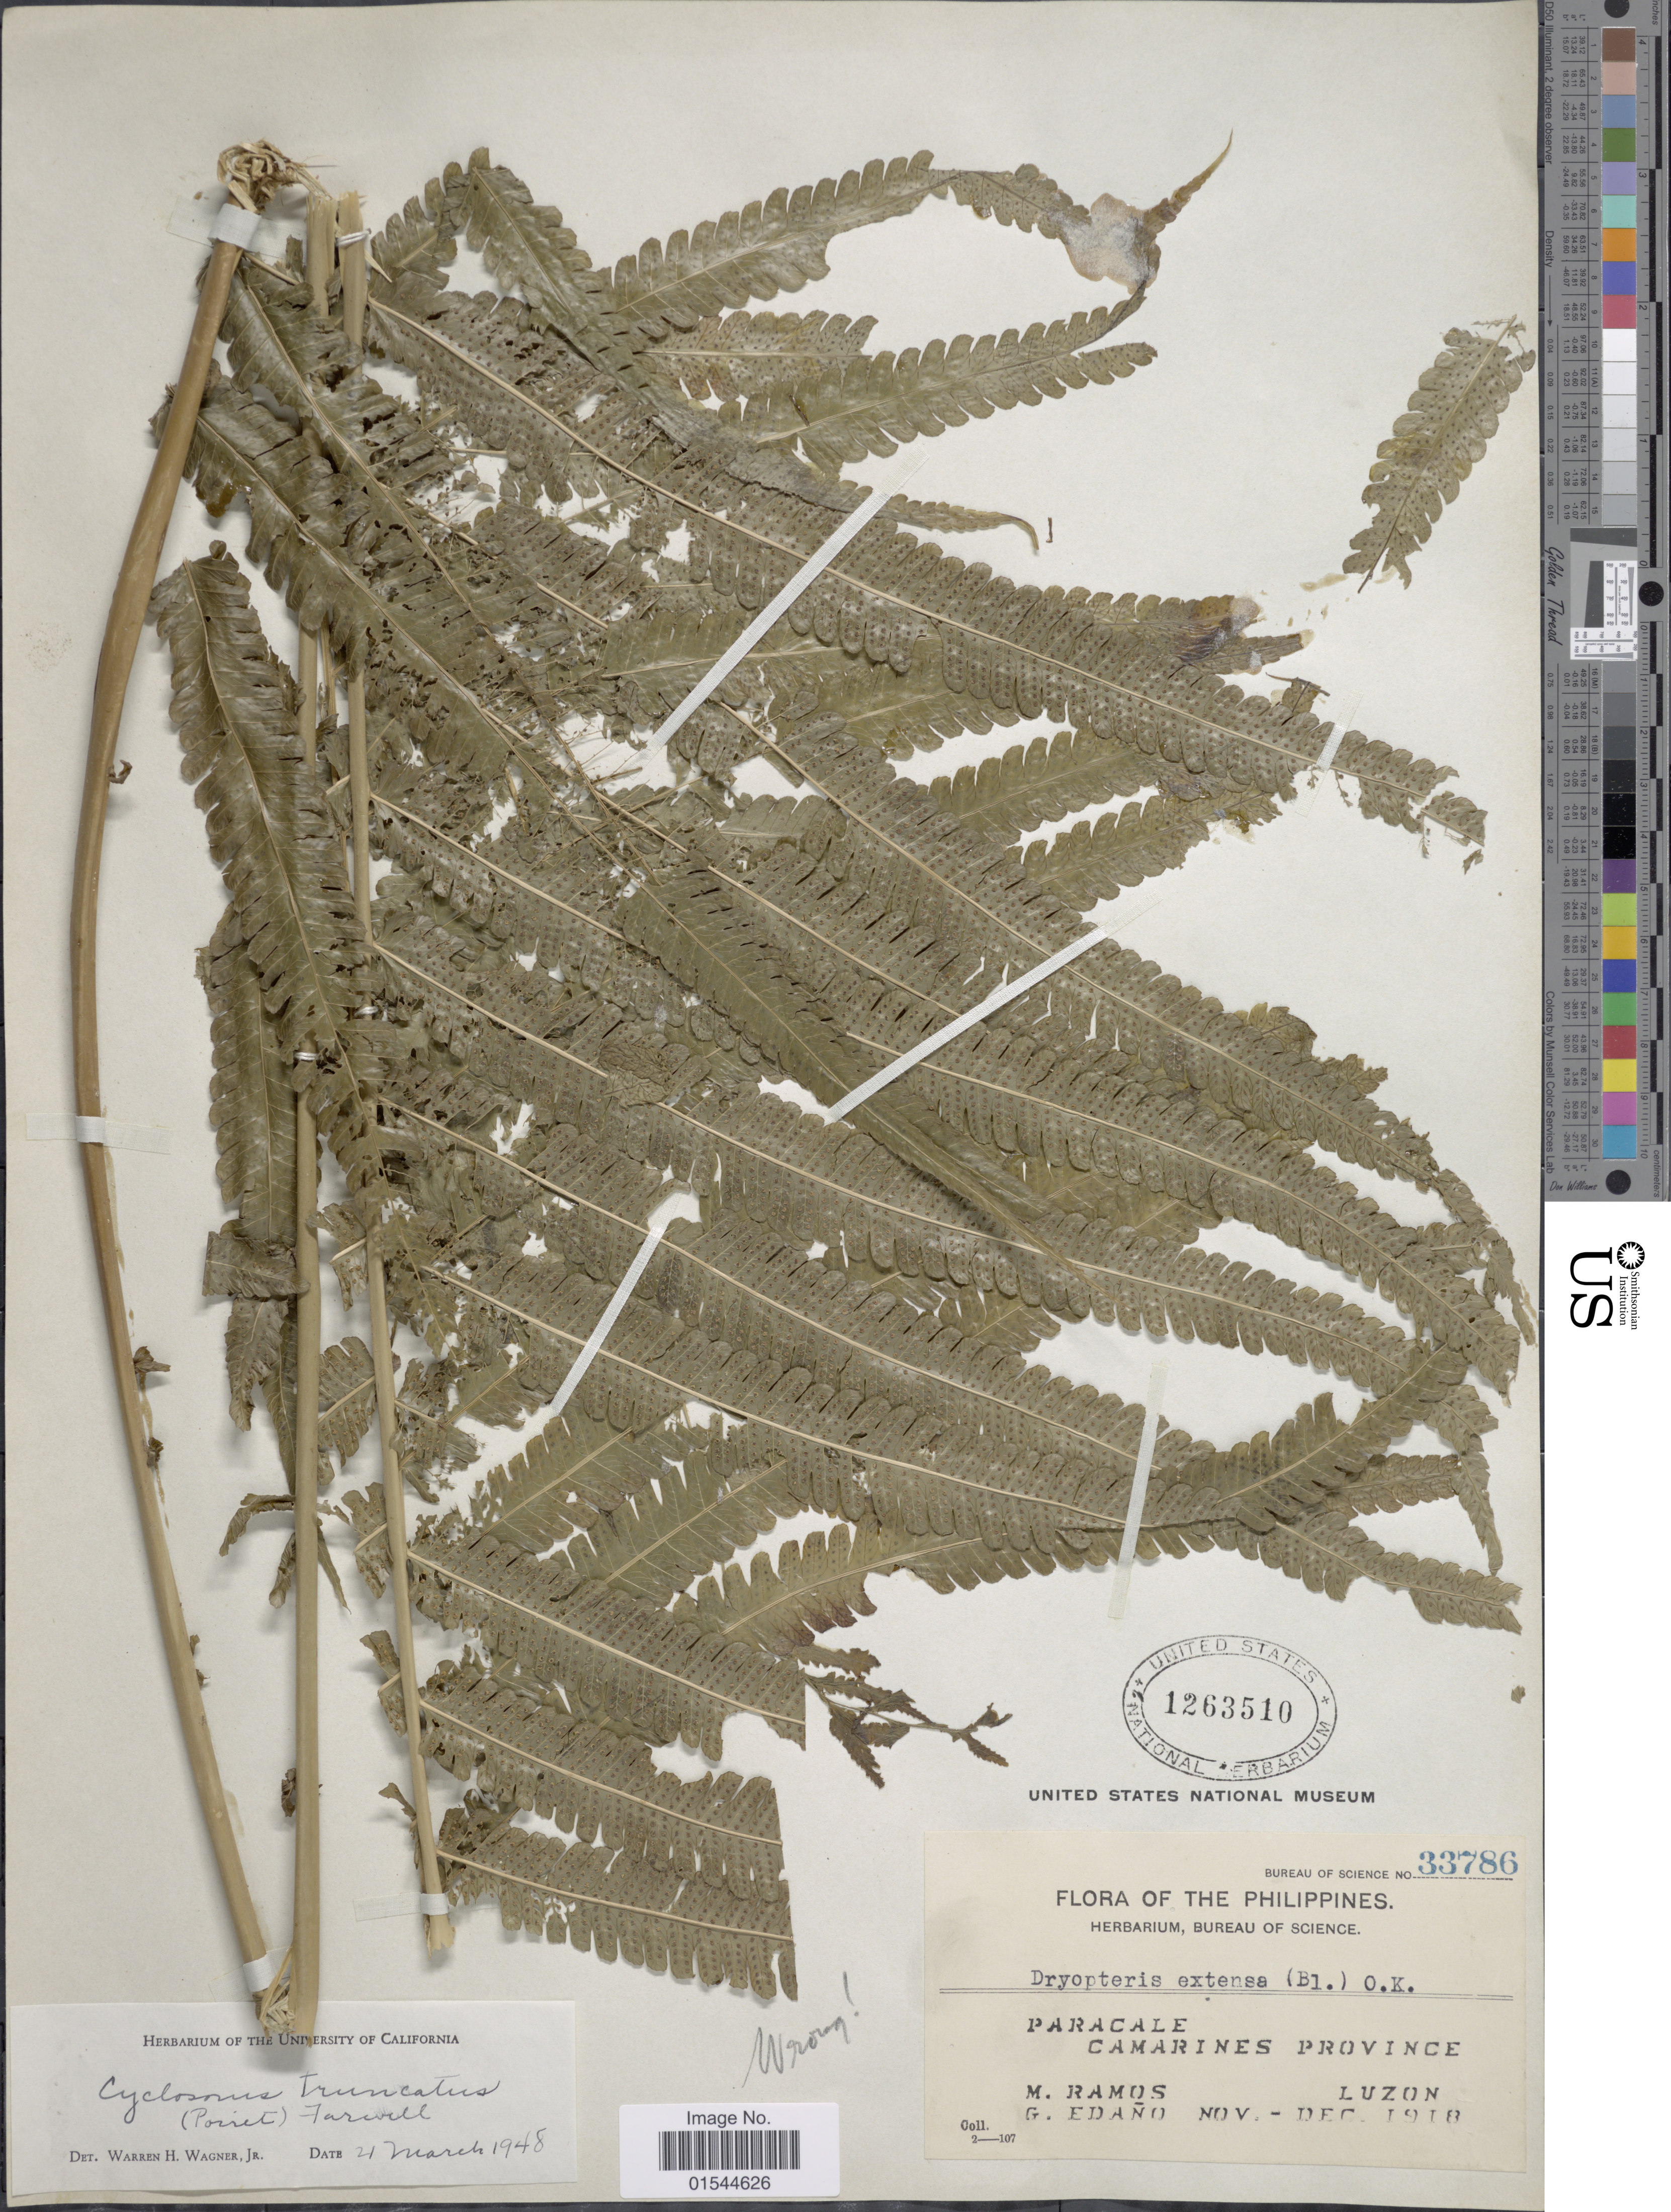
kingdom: Plantae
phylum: Tracheophyta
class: Polypodiopsida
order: Polypodiales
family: Thelypteridaceae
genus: Pneumatopteris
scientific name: Pneumatopteris truncata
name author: (Poir.) Holttum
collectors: M. Ramos & G. Edaño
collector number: Bureau of Science 33786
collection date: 1918-11/1918-12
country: Philippines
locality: Paracale, Camarines Province, Luzon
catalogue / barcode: US 1263510